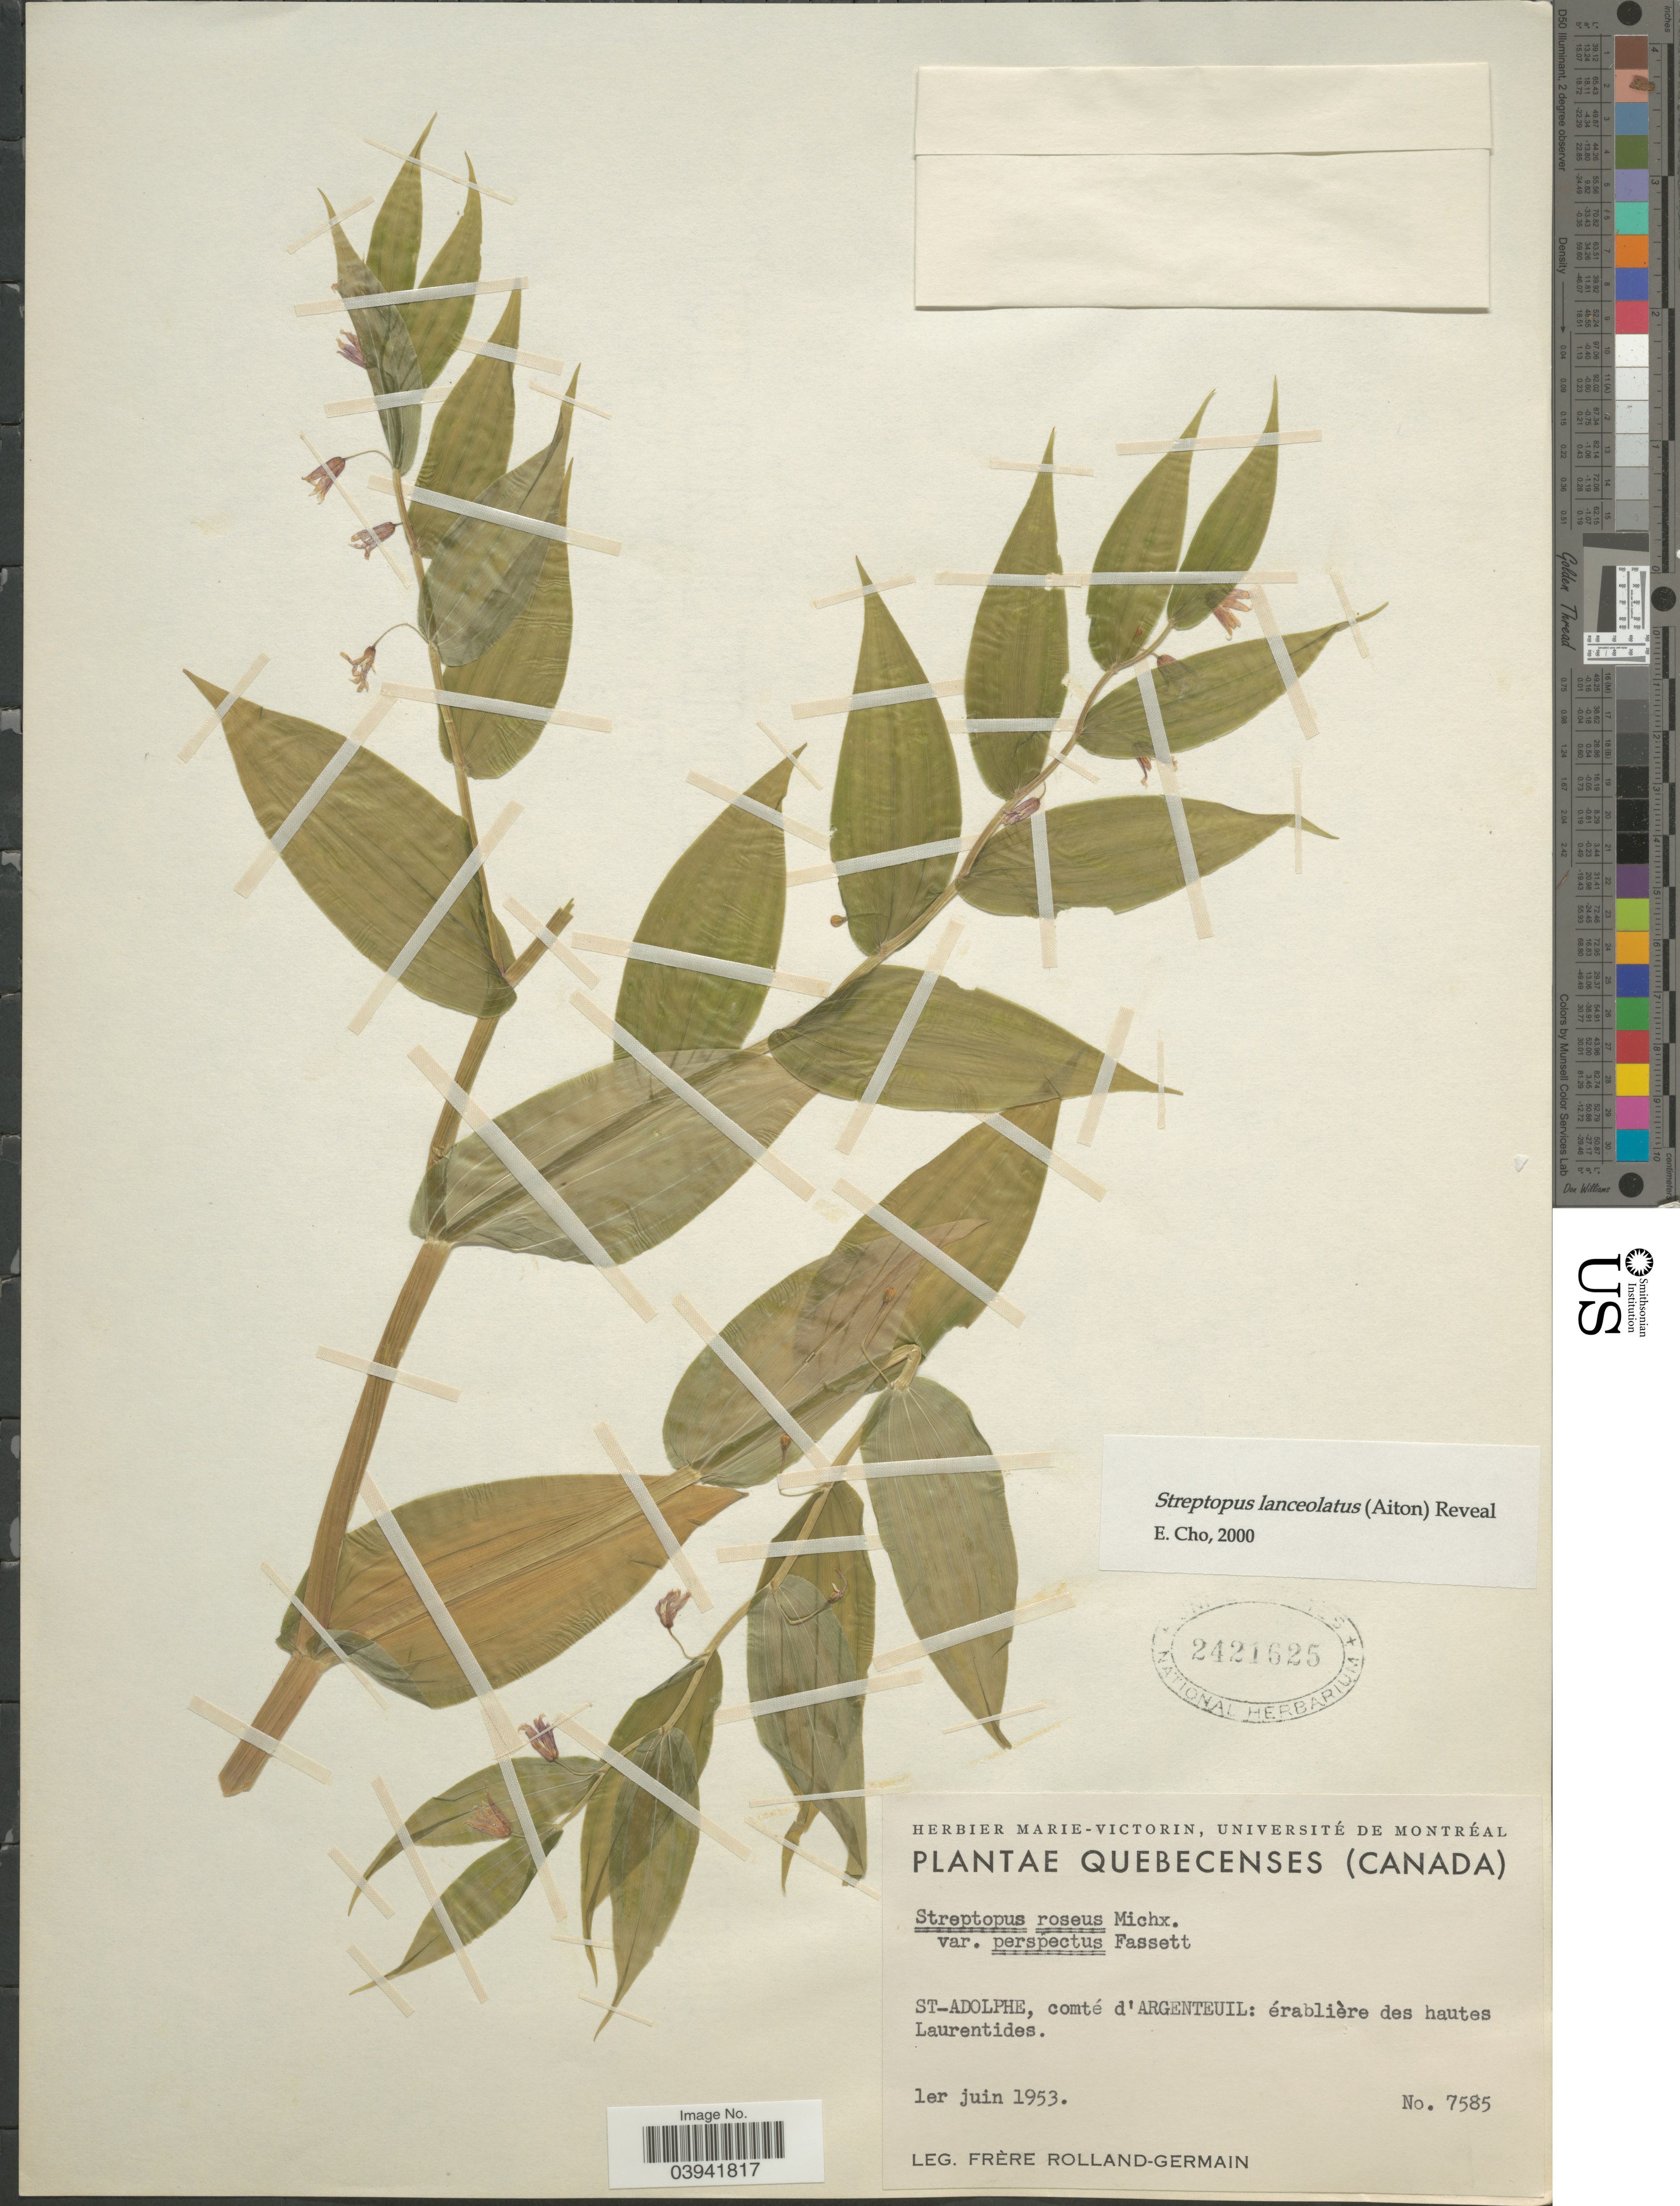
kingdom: Plantae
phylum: Tracheophyta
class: Liliopsida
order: Liliales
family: Liliaceae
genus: Streptopus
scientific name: Streptopus lanceolatus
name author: (Aiton) Reveal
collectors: Rolland-Germain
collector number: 7585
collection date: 1953-06-01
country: Canada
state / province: Quebec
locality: St-Adolphe, comté d'Argenteuil: érablière des hautes Laurentides.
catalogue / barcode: US 2421625